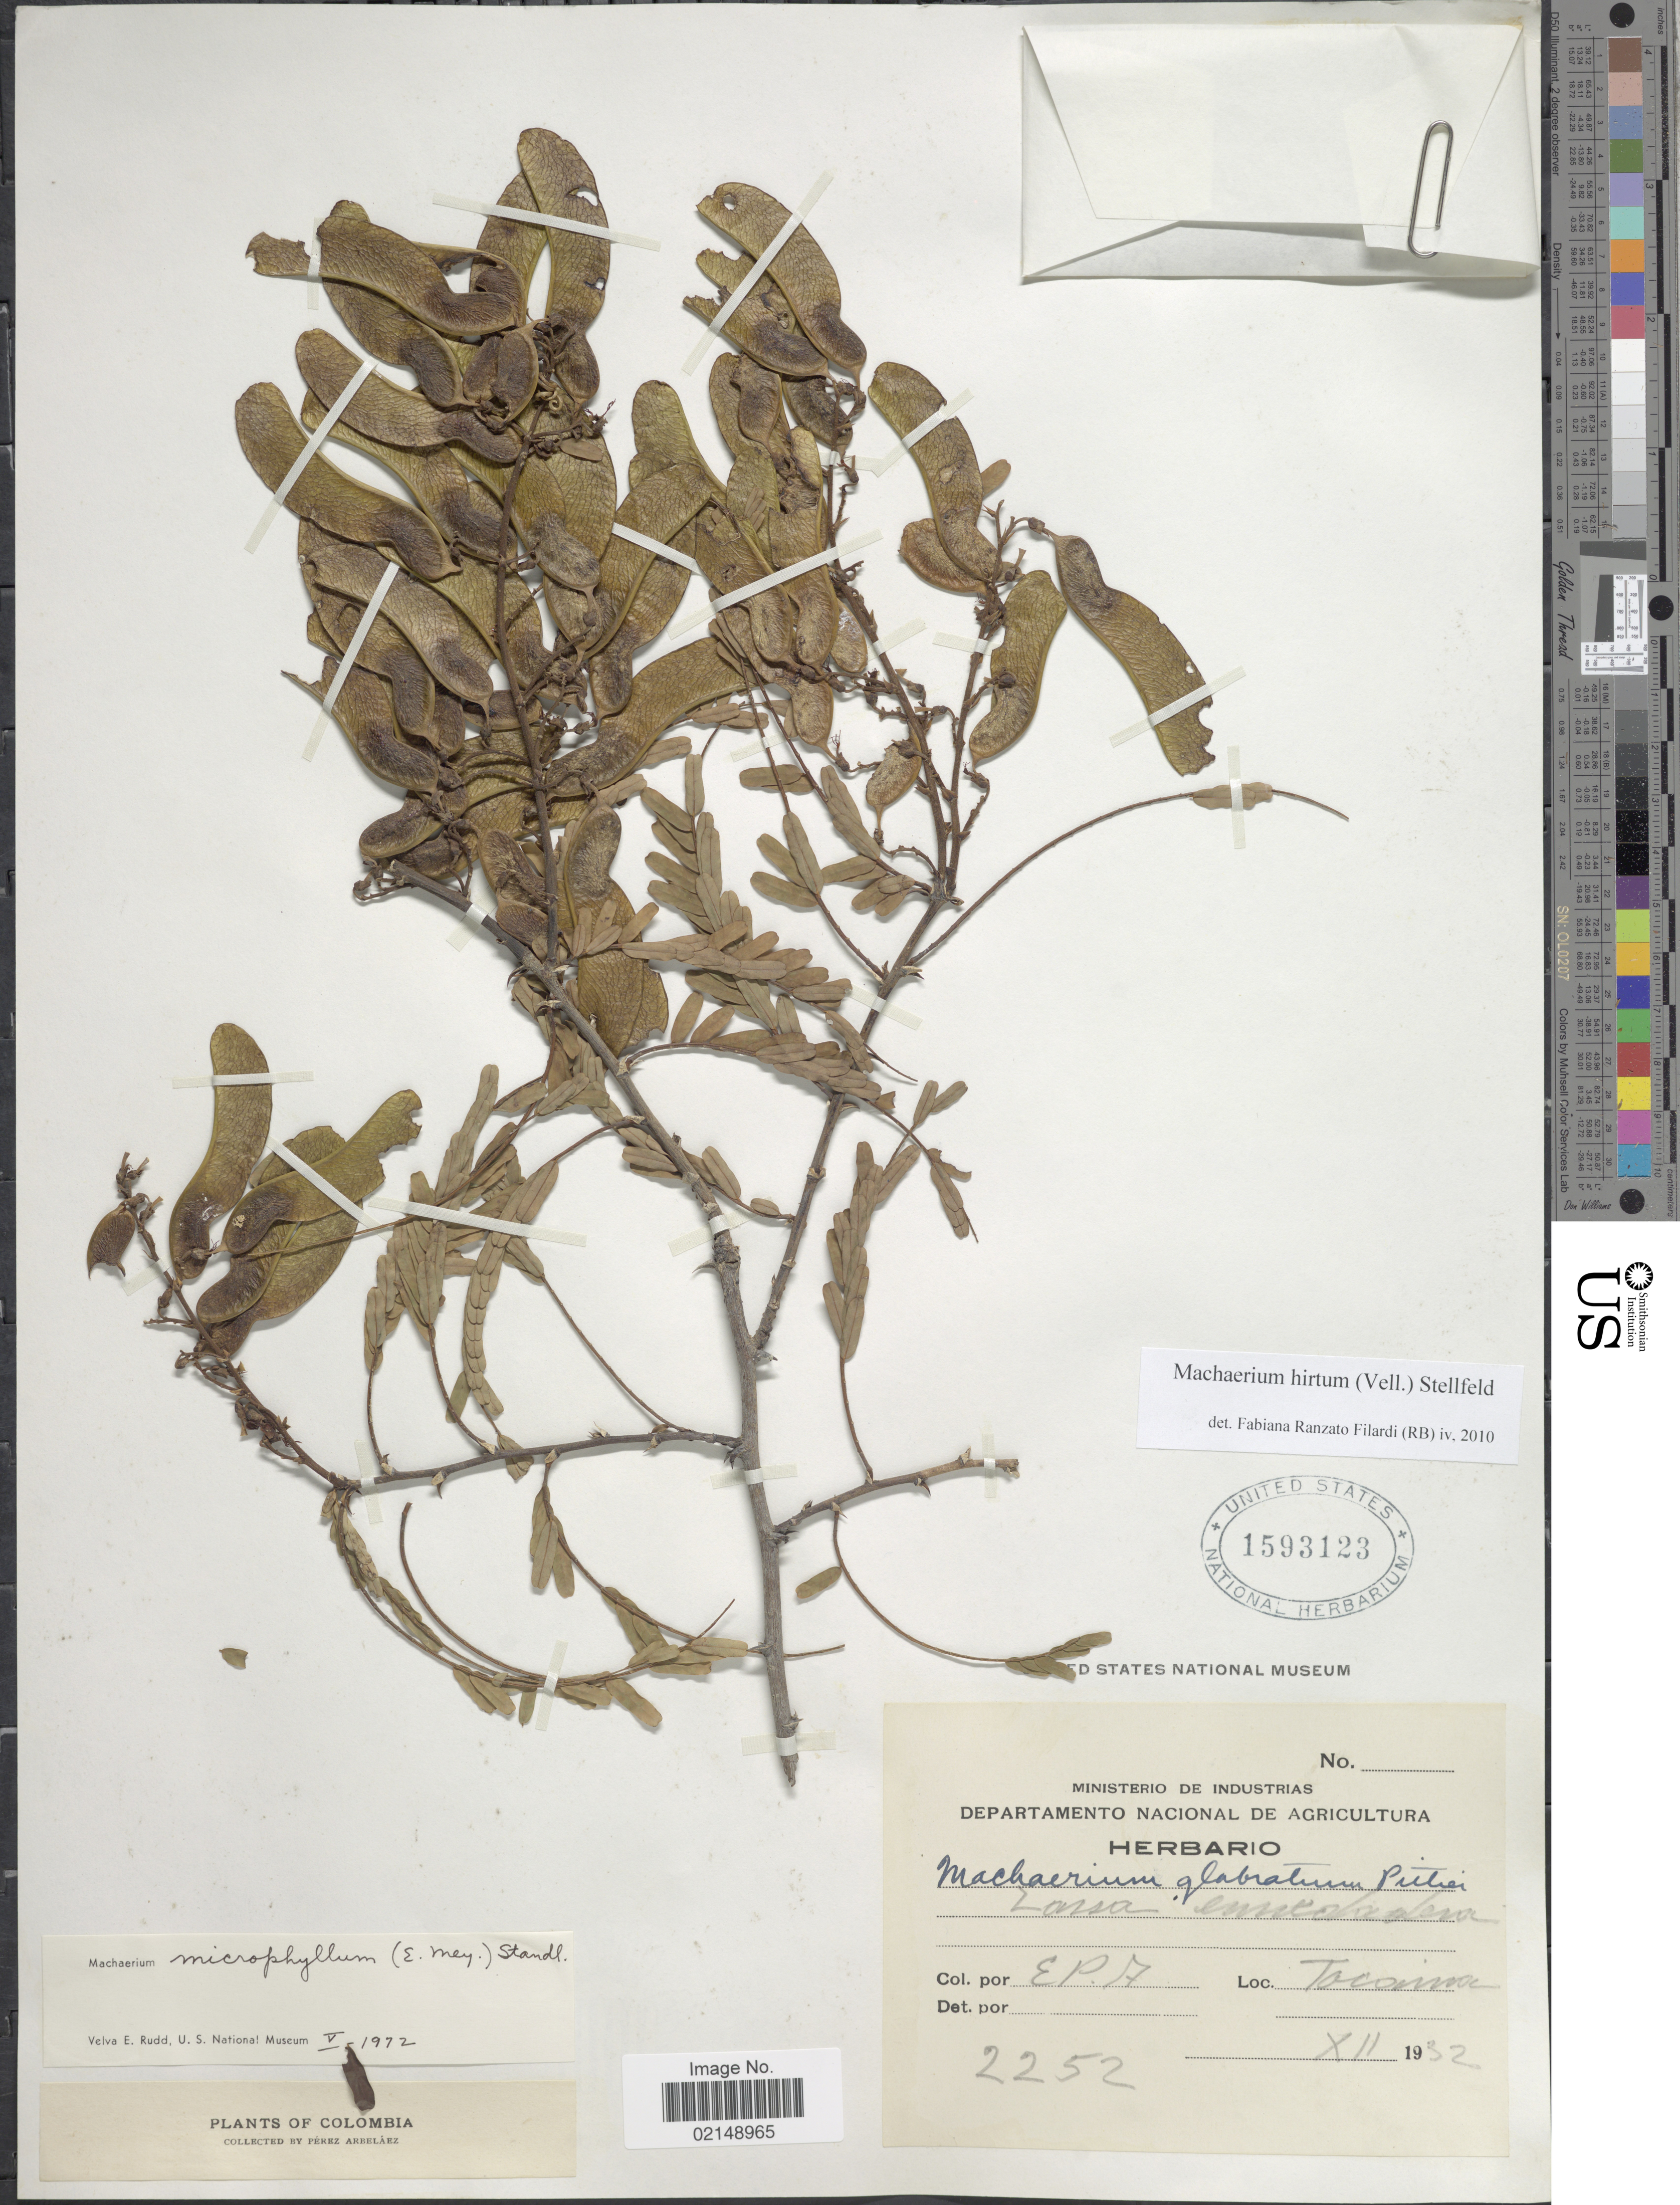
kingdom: Plantae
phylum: Tracheophyta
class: Magnoliopsida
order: Fabales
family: Fabaceae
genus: Machaerium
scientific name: Machaerium hirtum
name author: (Vell.) Stellfeld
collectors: E. Pérez Arbeláez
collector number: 2252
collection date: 1932-07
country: Colombia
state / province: Cundinamarca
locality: Tocaima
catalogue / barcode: US 1593123